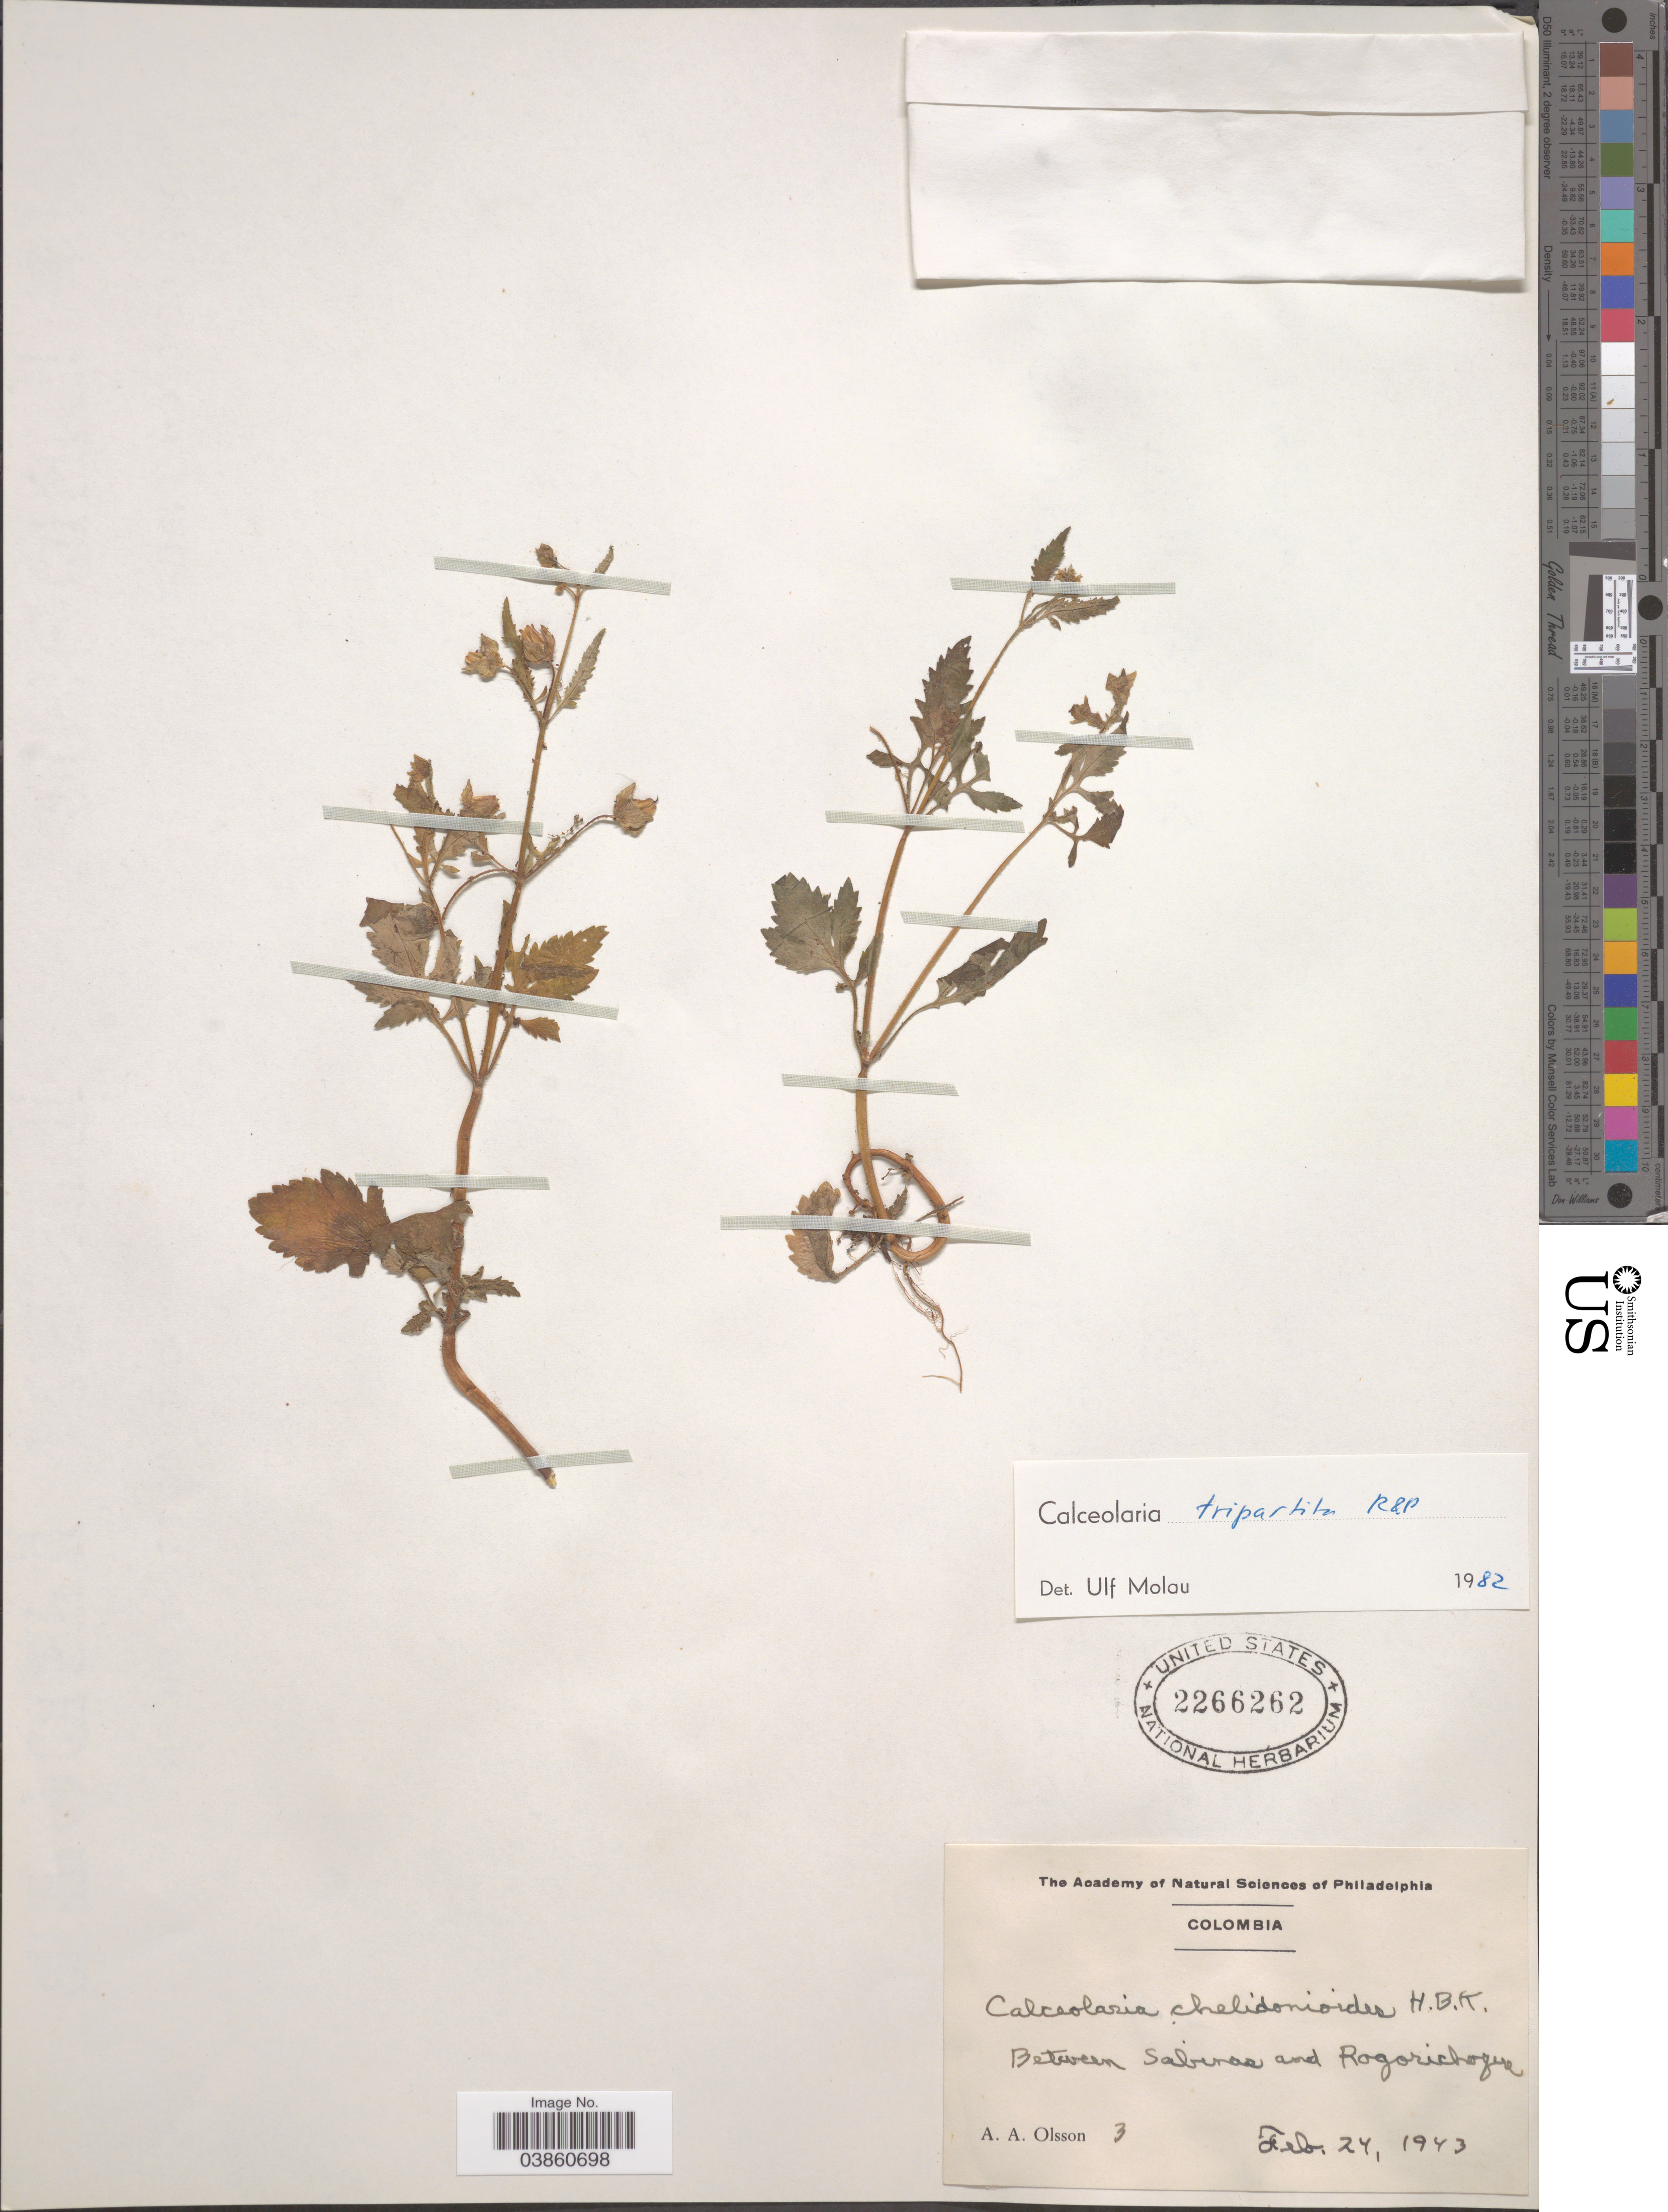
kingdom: Plantae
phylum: Tracheophyta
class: Magnoliopsida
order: Lamiales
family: Calceolariaceae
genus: Calceolaria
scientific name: Calceolaria tripartita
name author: Ruiz & Pav.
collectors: A. Olsson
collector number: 3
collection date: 1943-02-24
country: Colombia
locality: Between Sabina and Rogorichoque [interpreted].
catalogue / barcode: US 2266262